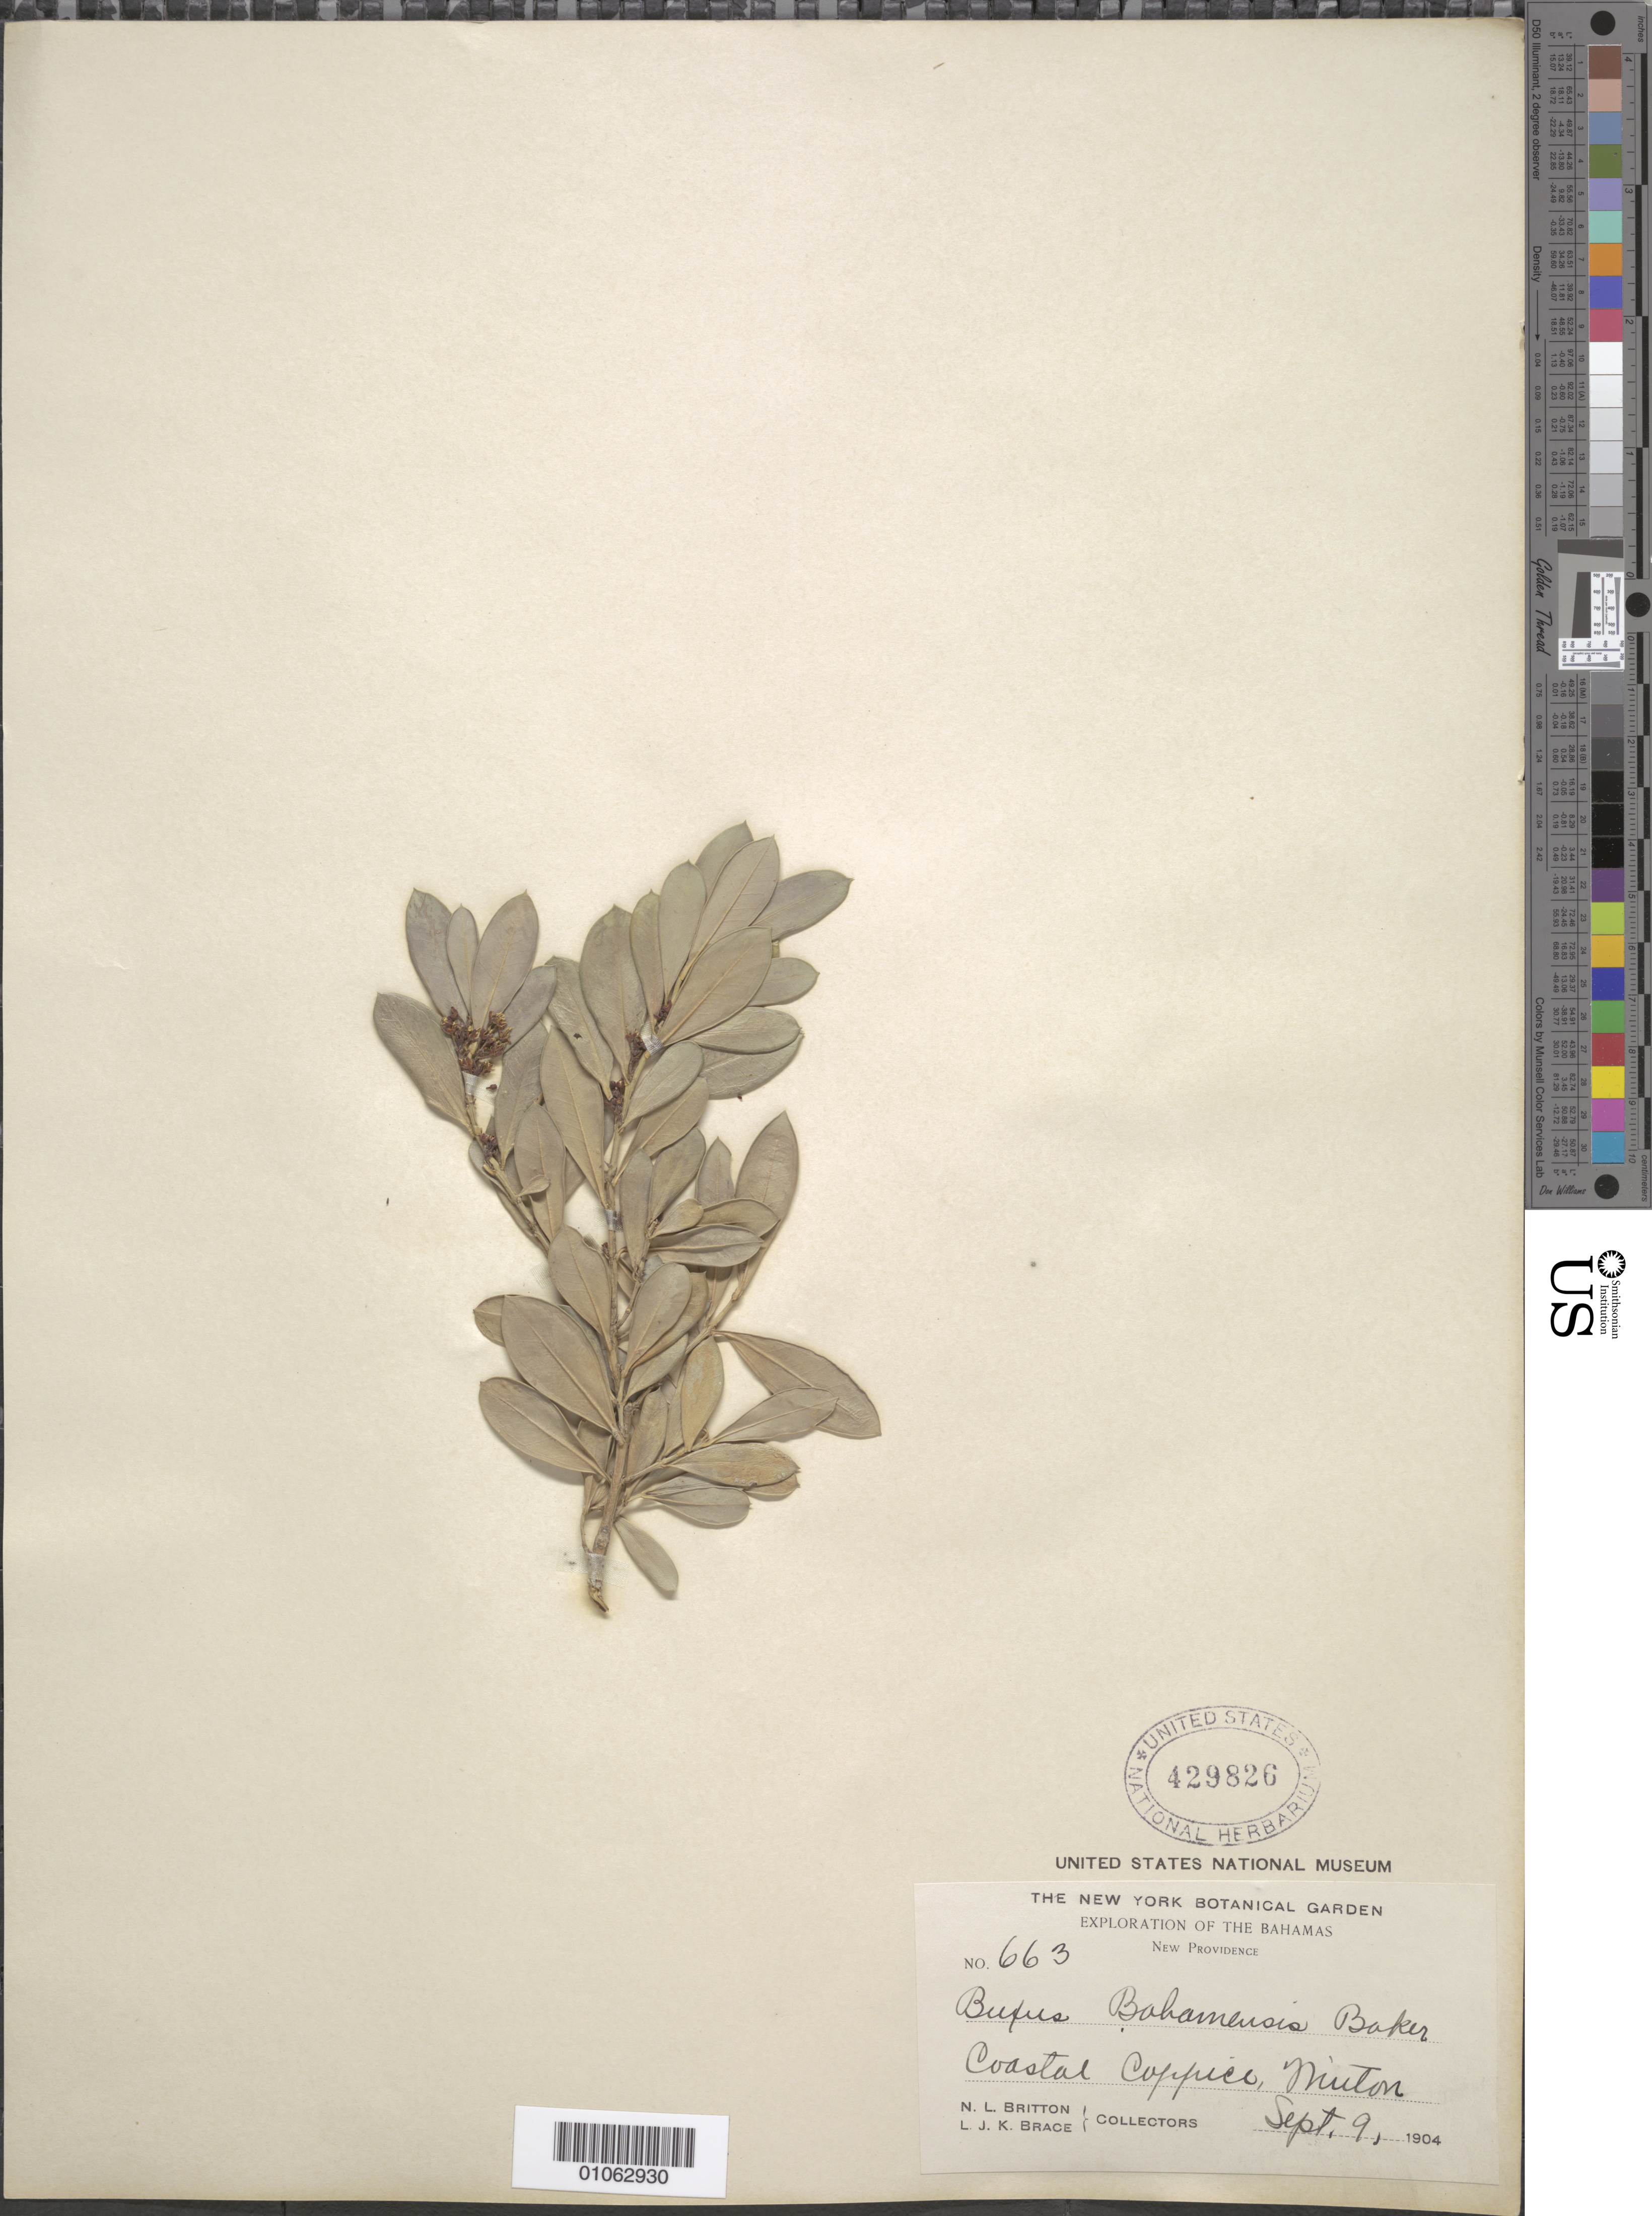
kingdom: Plantae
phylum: Tracheophyta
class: Magnoliopsida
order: Buxales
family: Buxaceae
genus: Buxus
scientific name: Buxus bahamensis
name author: Baker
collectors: N. Britton & L. J. K. Brace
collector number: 663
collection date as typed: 09 Sep 1904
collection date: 1904-09-09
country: Bahamas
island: New Providence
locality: Coastal coppice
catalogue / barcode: US 429826